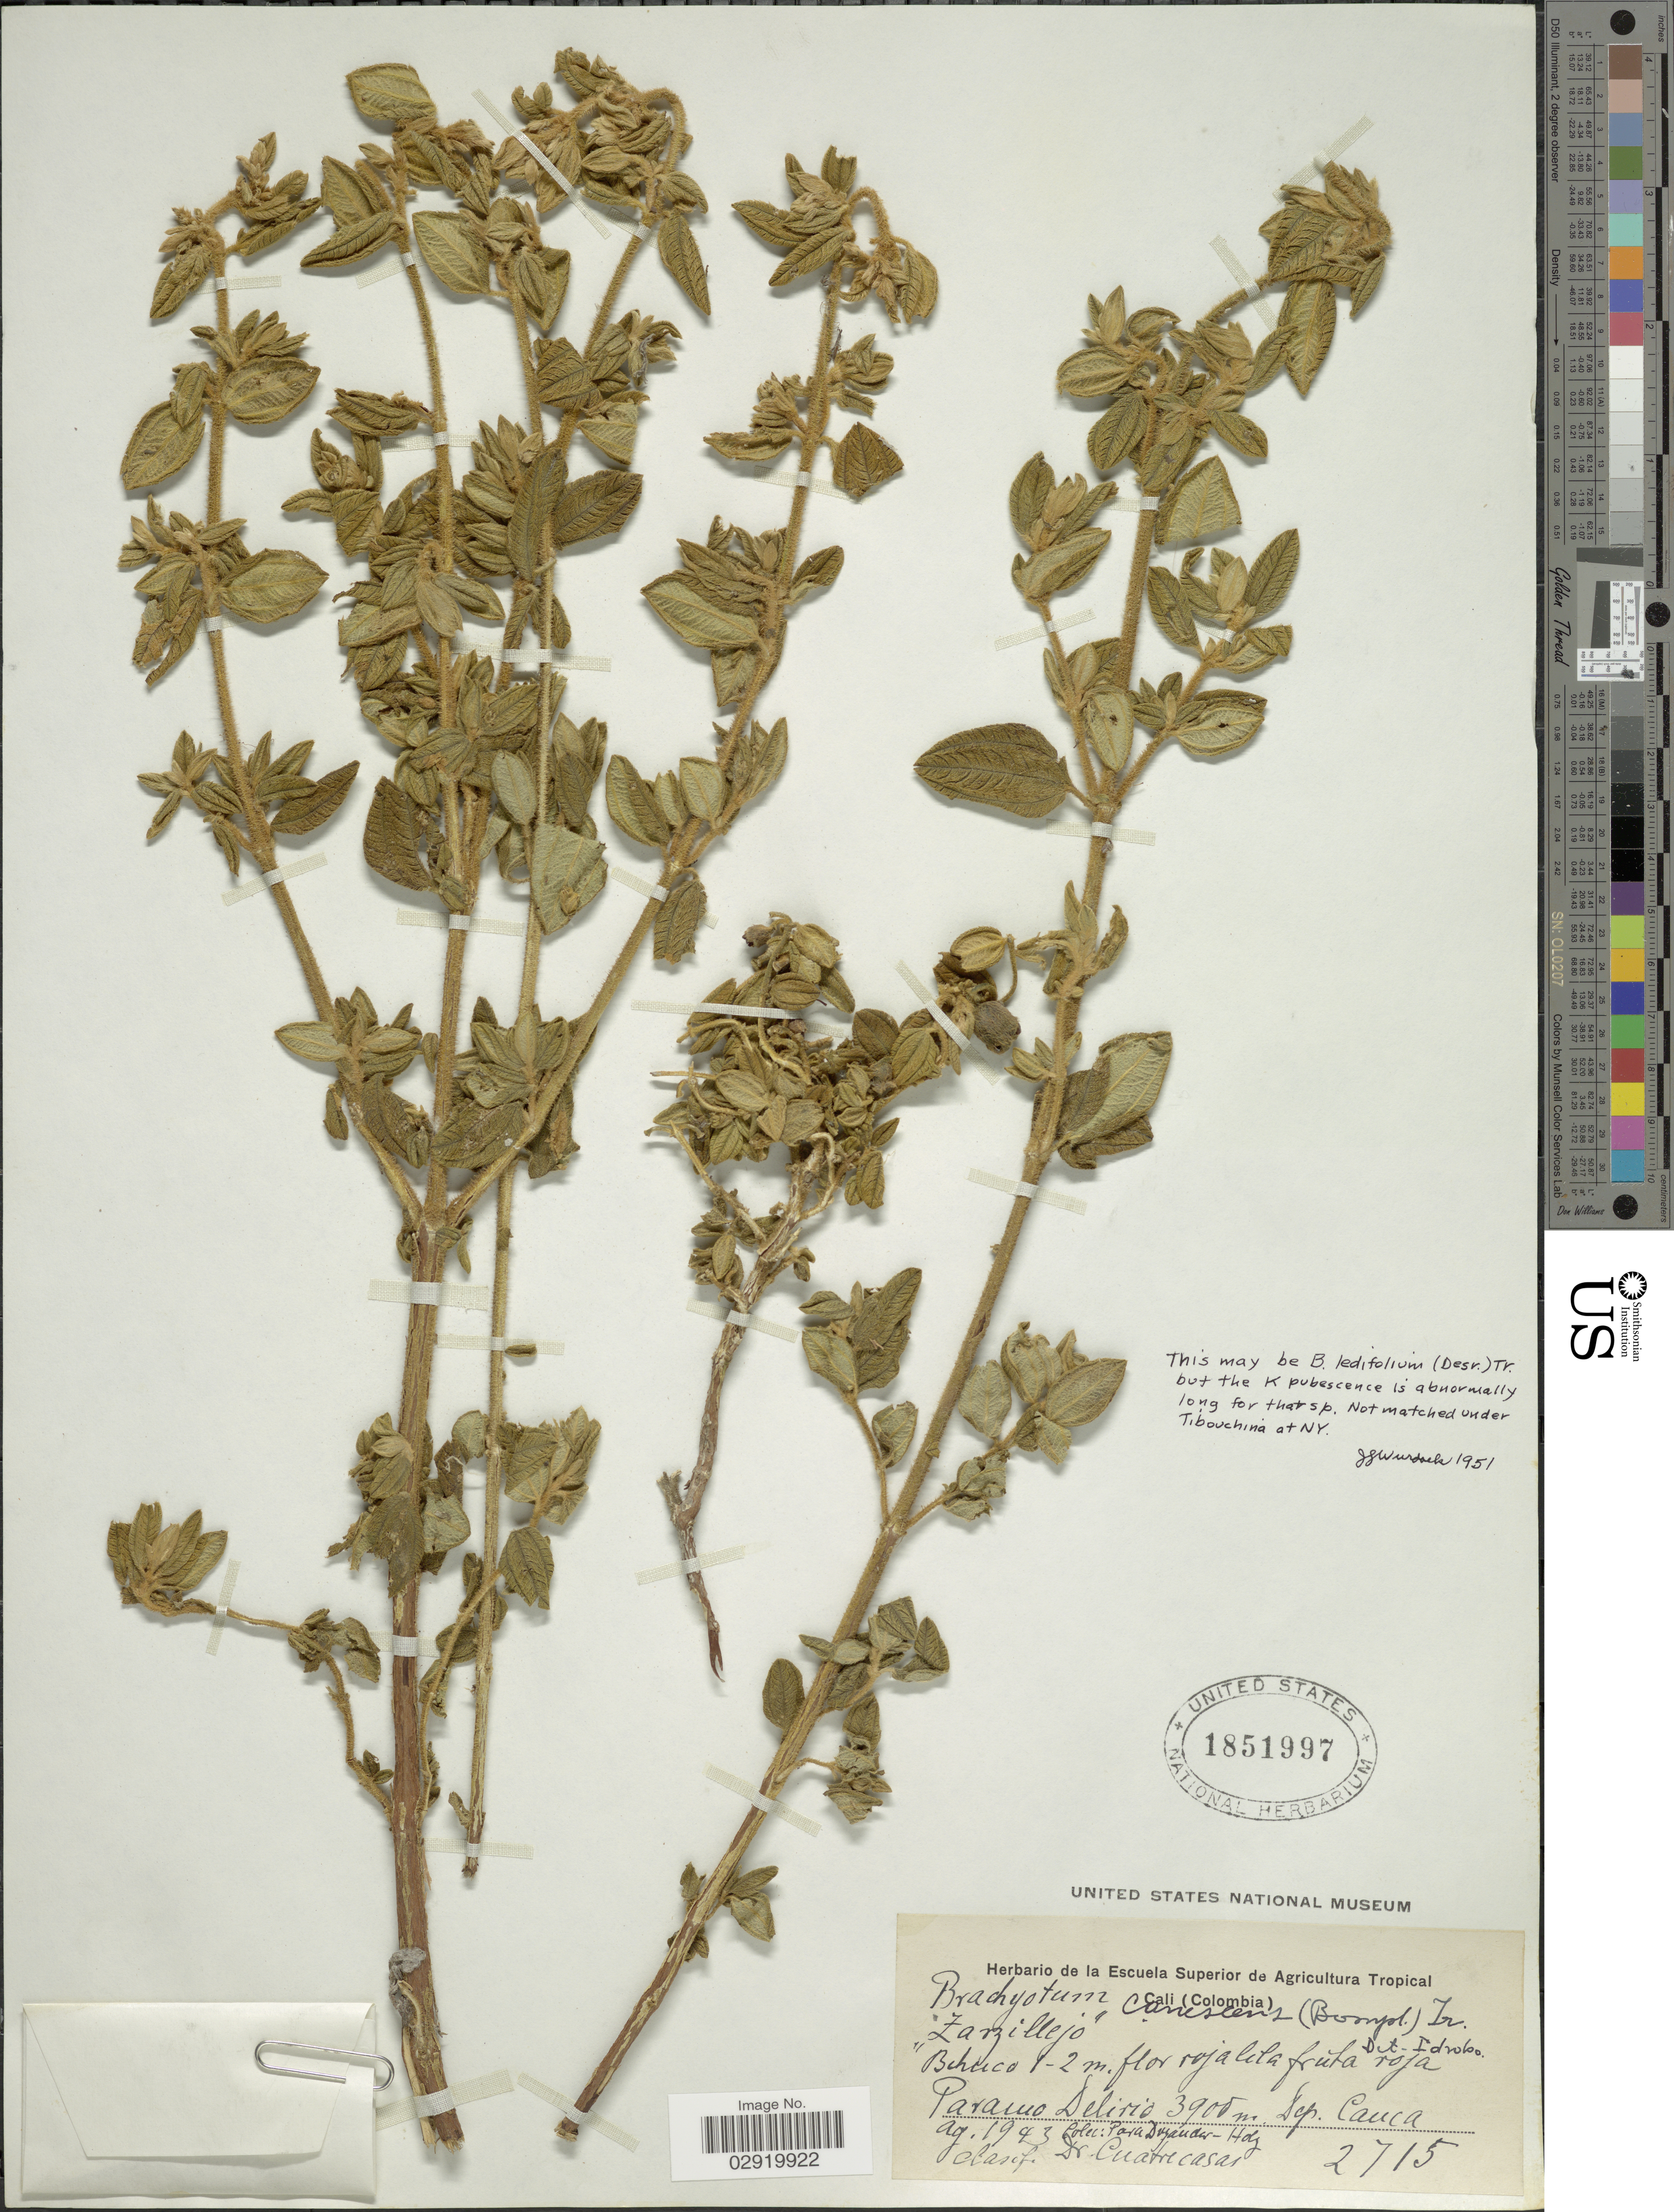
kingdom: Plantae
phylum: Tracheophyta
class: Magnoliopsida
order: Myrtales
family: Melastomataceae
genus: Brachyotum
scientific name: Brachyotum ledifolium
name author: (Desr.) Triana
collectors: Dryandar-Holz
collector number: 2715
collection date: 1943-08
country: Colombia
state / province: Cauca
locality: Paramo Delirio. Dep. Cauca.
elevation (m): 3900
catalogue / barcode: US 1851997